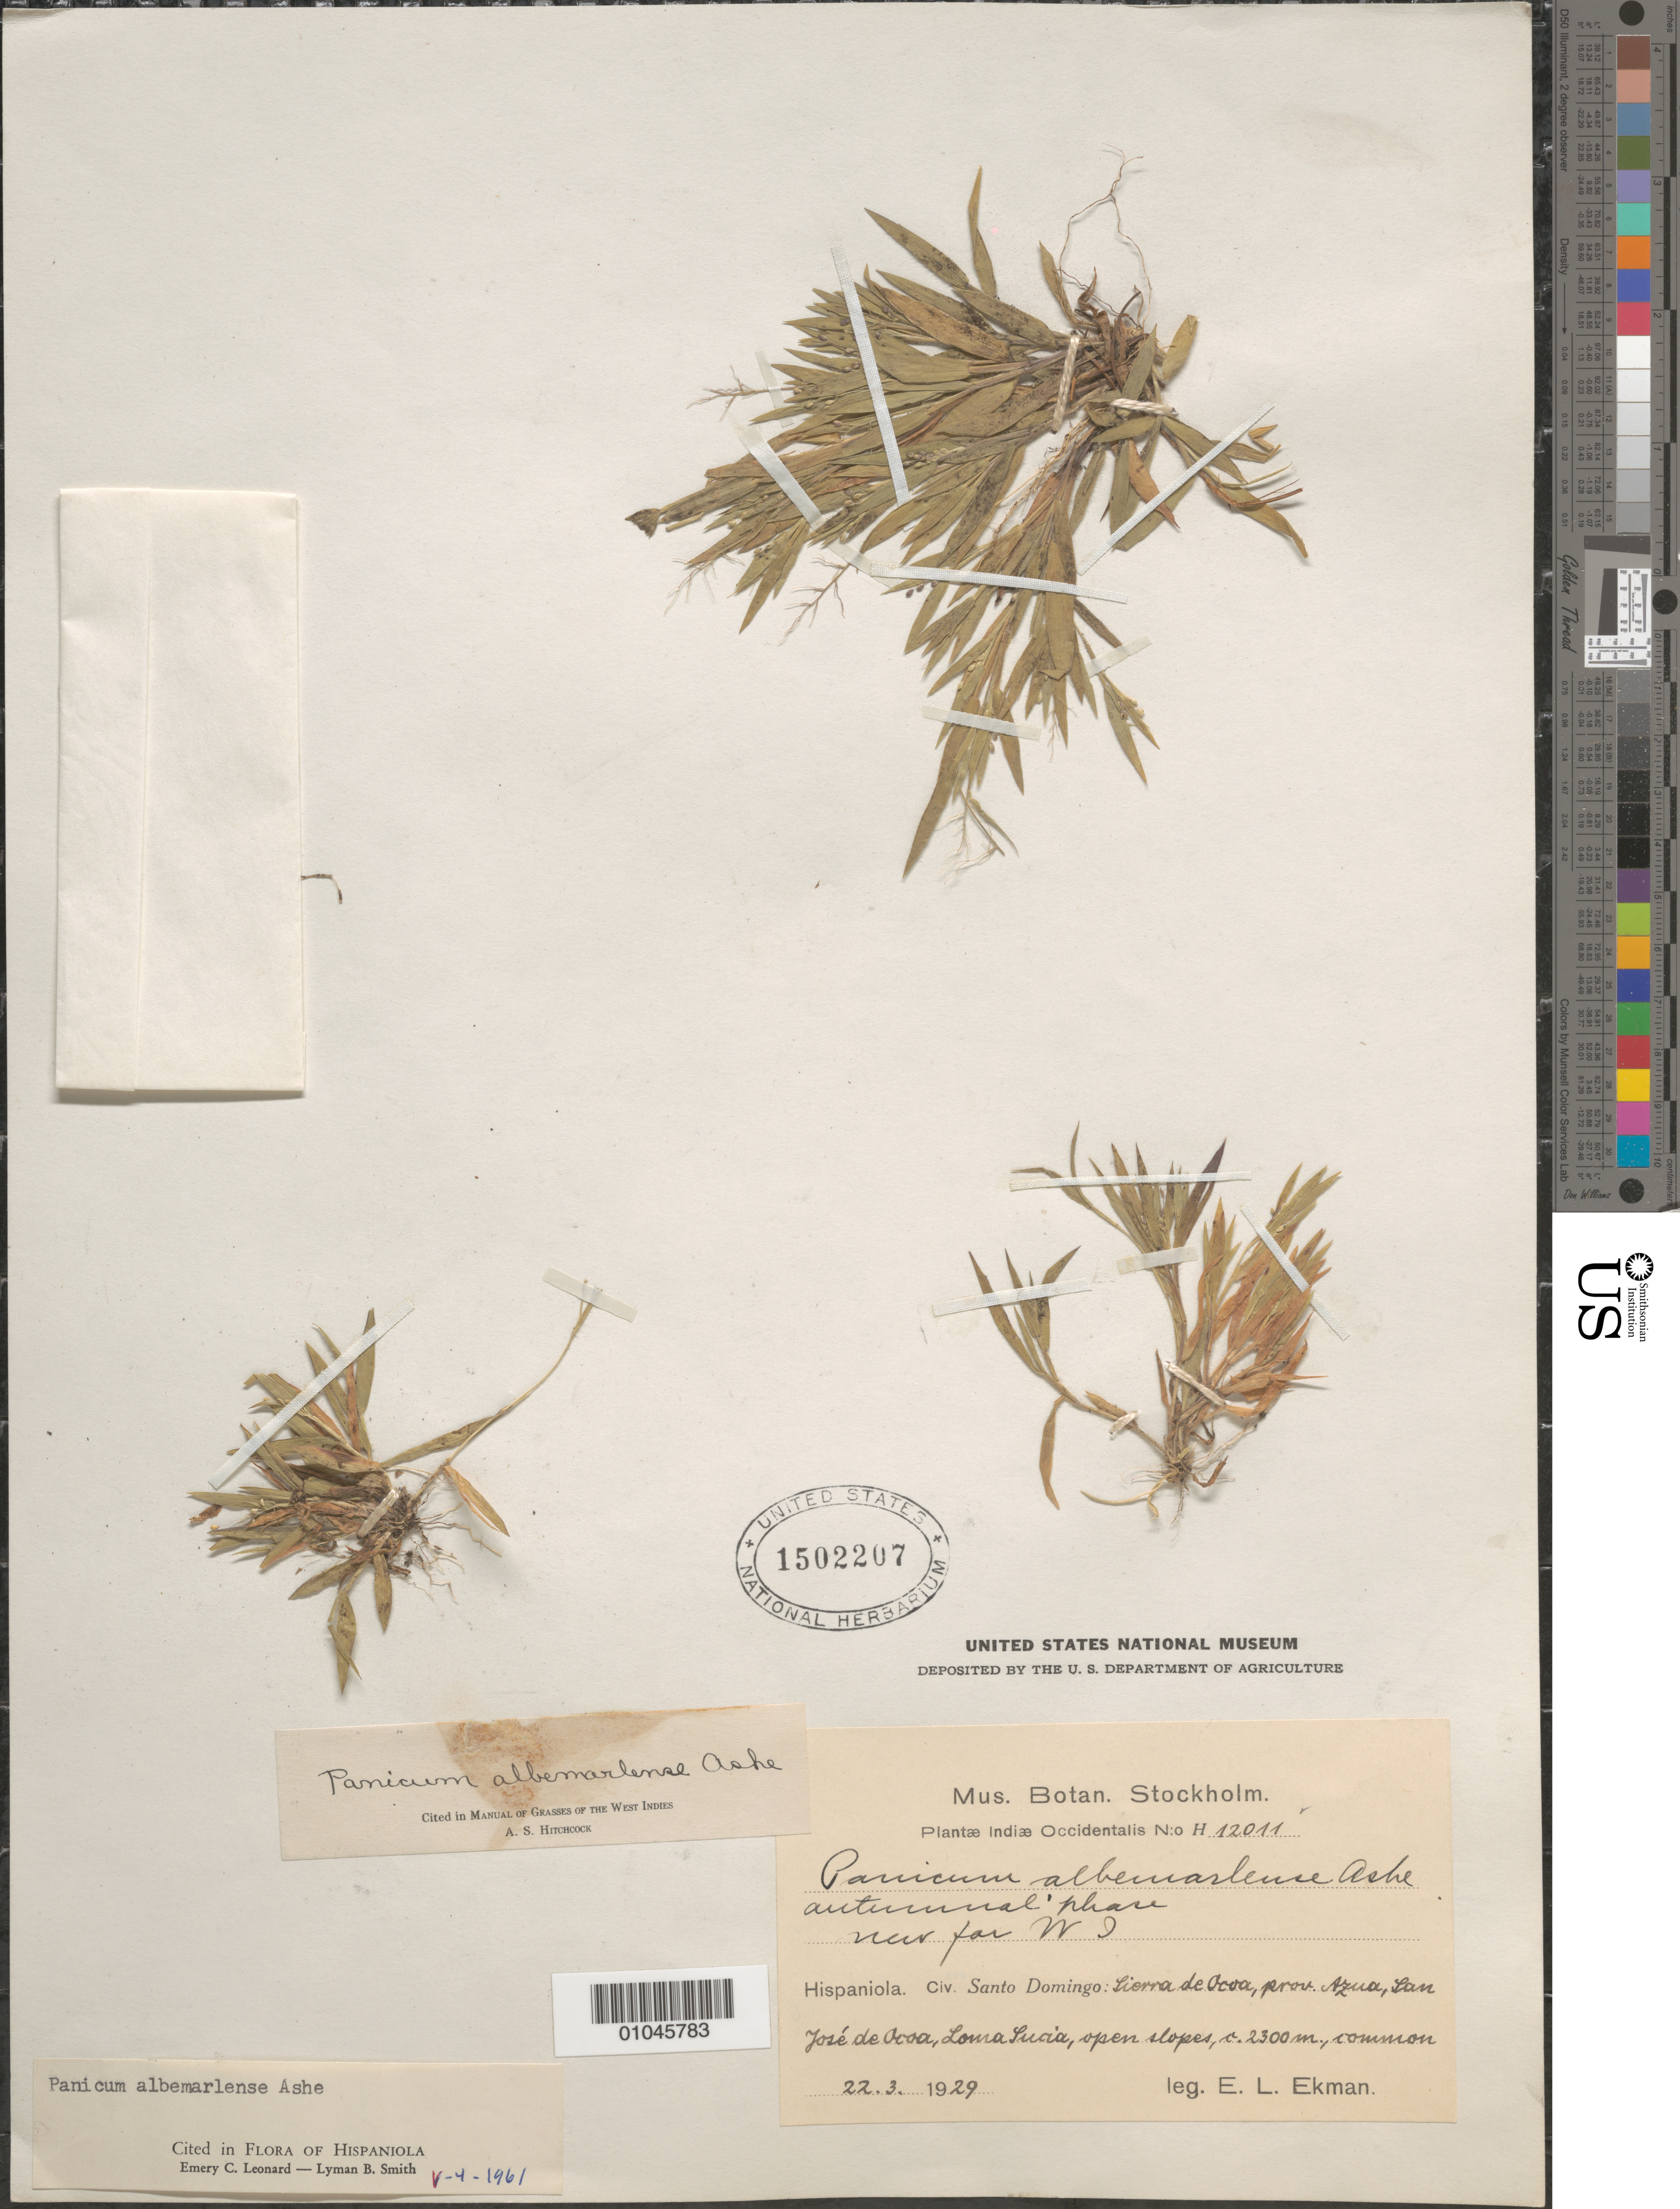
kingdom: Plantae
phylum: Tracheophyta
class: Liliopsida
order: Poales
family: Poaceae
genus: Panicum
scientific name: Panicum albemarlense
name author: Ashe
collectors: E. L. Ekman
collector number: H 12011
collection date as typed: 22 Mar 1929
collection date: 1929-03-22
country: Dominican Republic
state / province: Distrito Nacional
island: Hispaniola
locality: Sierra de Ocua, prov. Azura, San Jose de Ocua, Loma Lucia, open slopes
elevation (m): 2300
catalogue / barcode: US 1502207